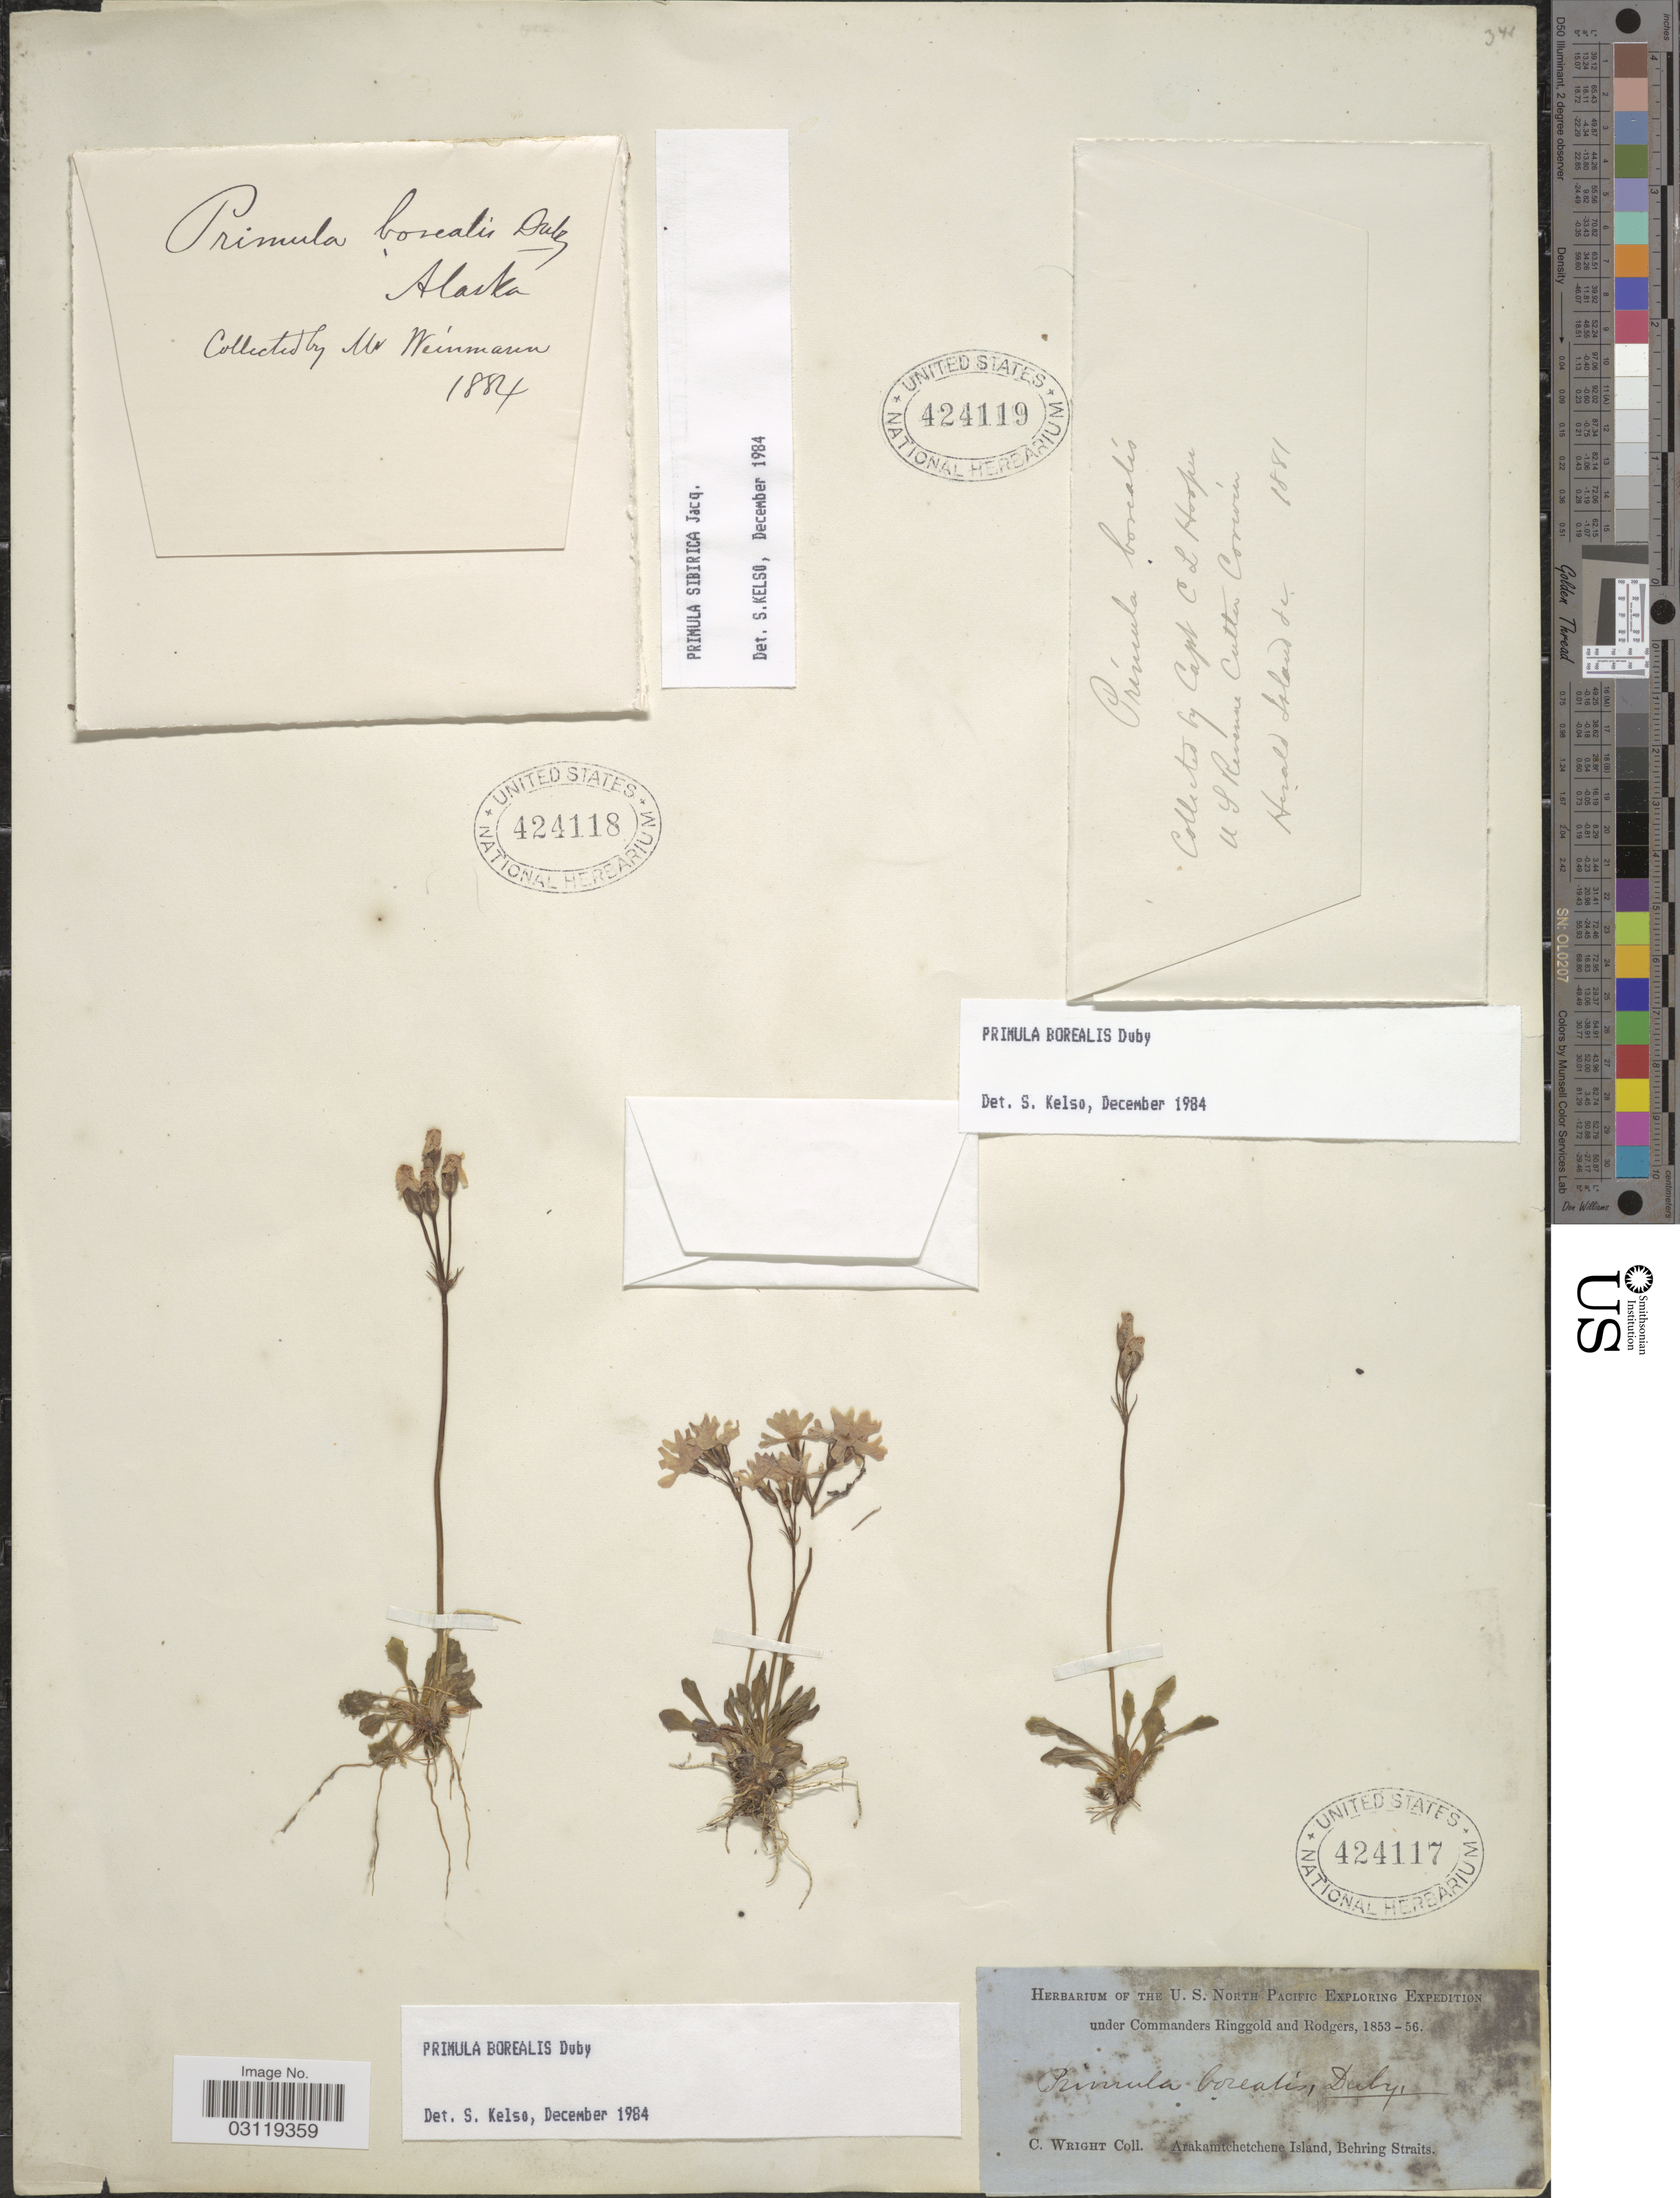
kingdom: Plantae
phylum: Tracheophyta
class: Magnoliopsida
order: Ericales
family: Primulaceae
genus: Primula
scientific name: Primula borealis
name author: Duby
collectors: C. Hooper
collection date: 1881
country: Russian Federation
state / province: Chukotka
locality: Herald Island & c.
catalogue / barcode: US 424119-3